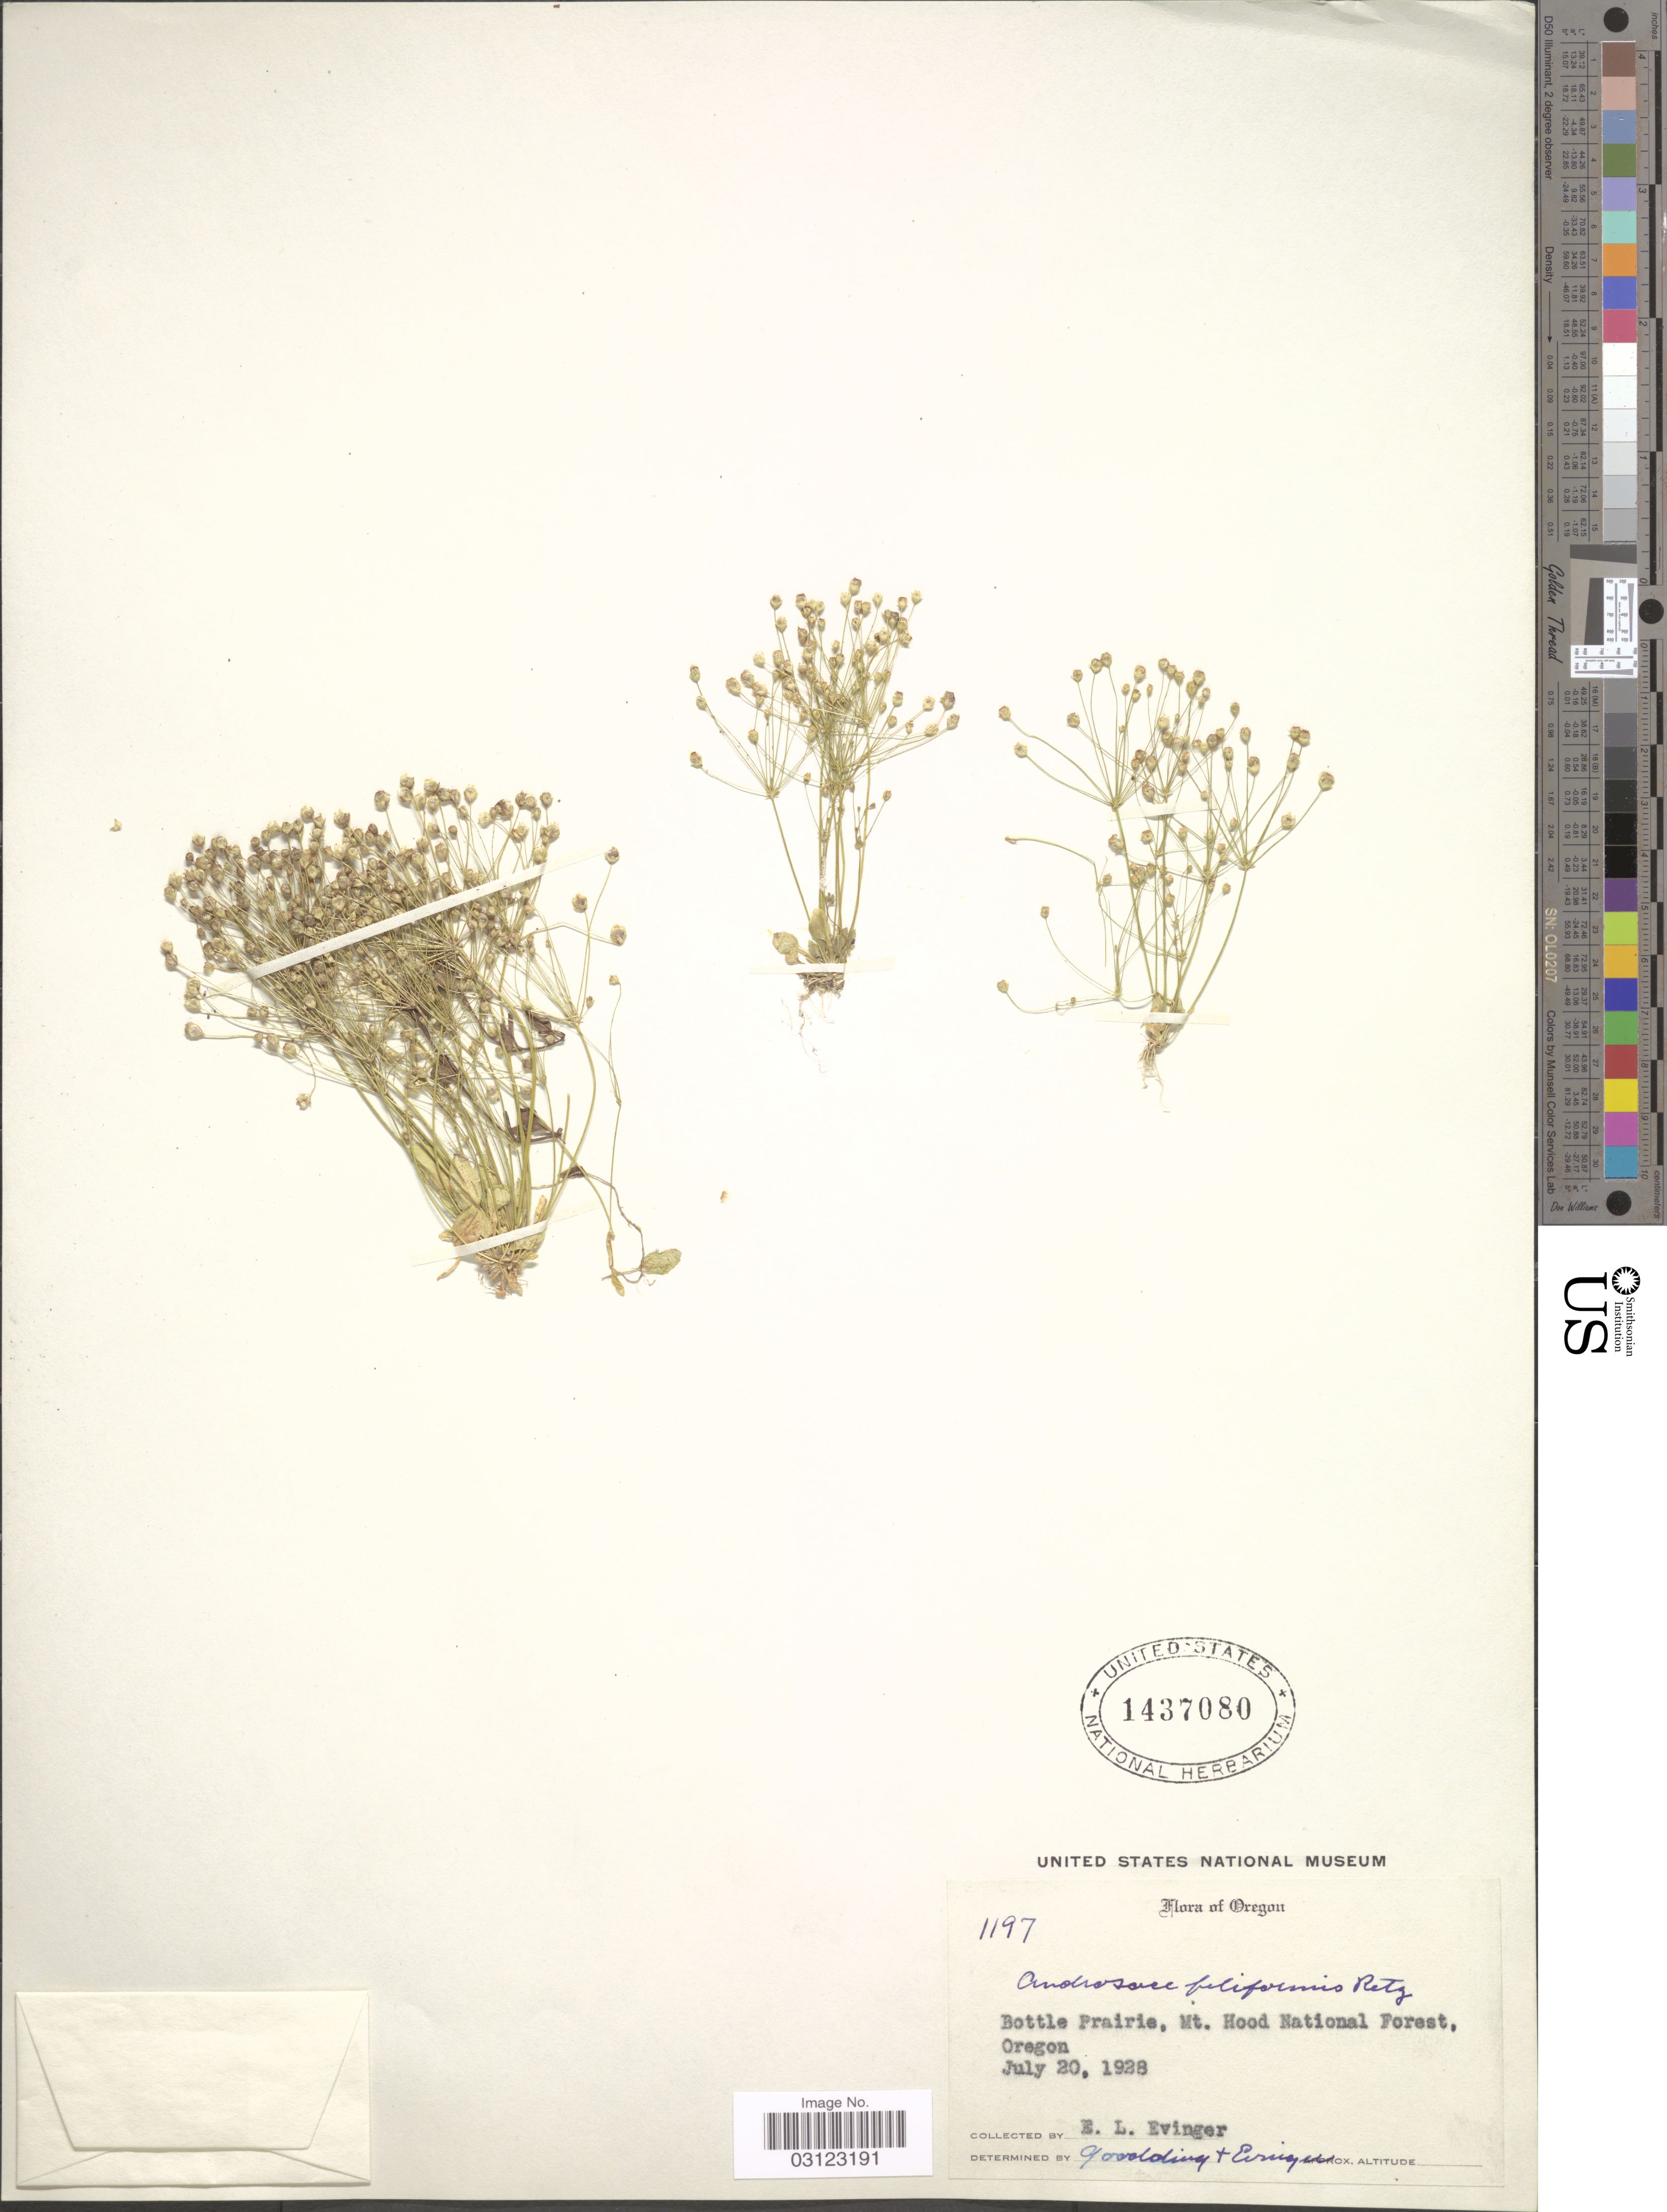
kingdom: Plantae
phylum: Tracheophyta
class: Magnoliopsida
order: Ericales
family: Primulaceae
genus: Androsace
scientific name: Androsace filiformis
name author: Retz.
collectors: E. Evinger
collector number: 1197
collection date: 1928-07-20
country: United States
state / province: Oregon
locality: Bottle Prairie, Mt. Hood National Forest.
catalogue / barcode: US 1437080